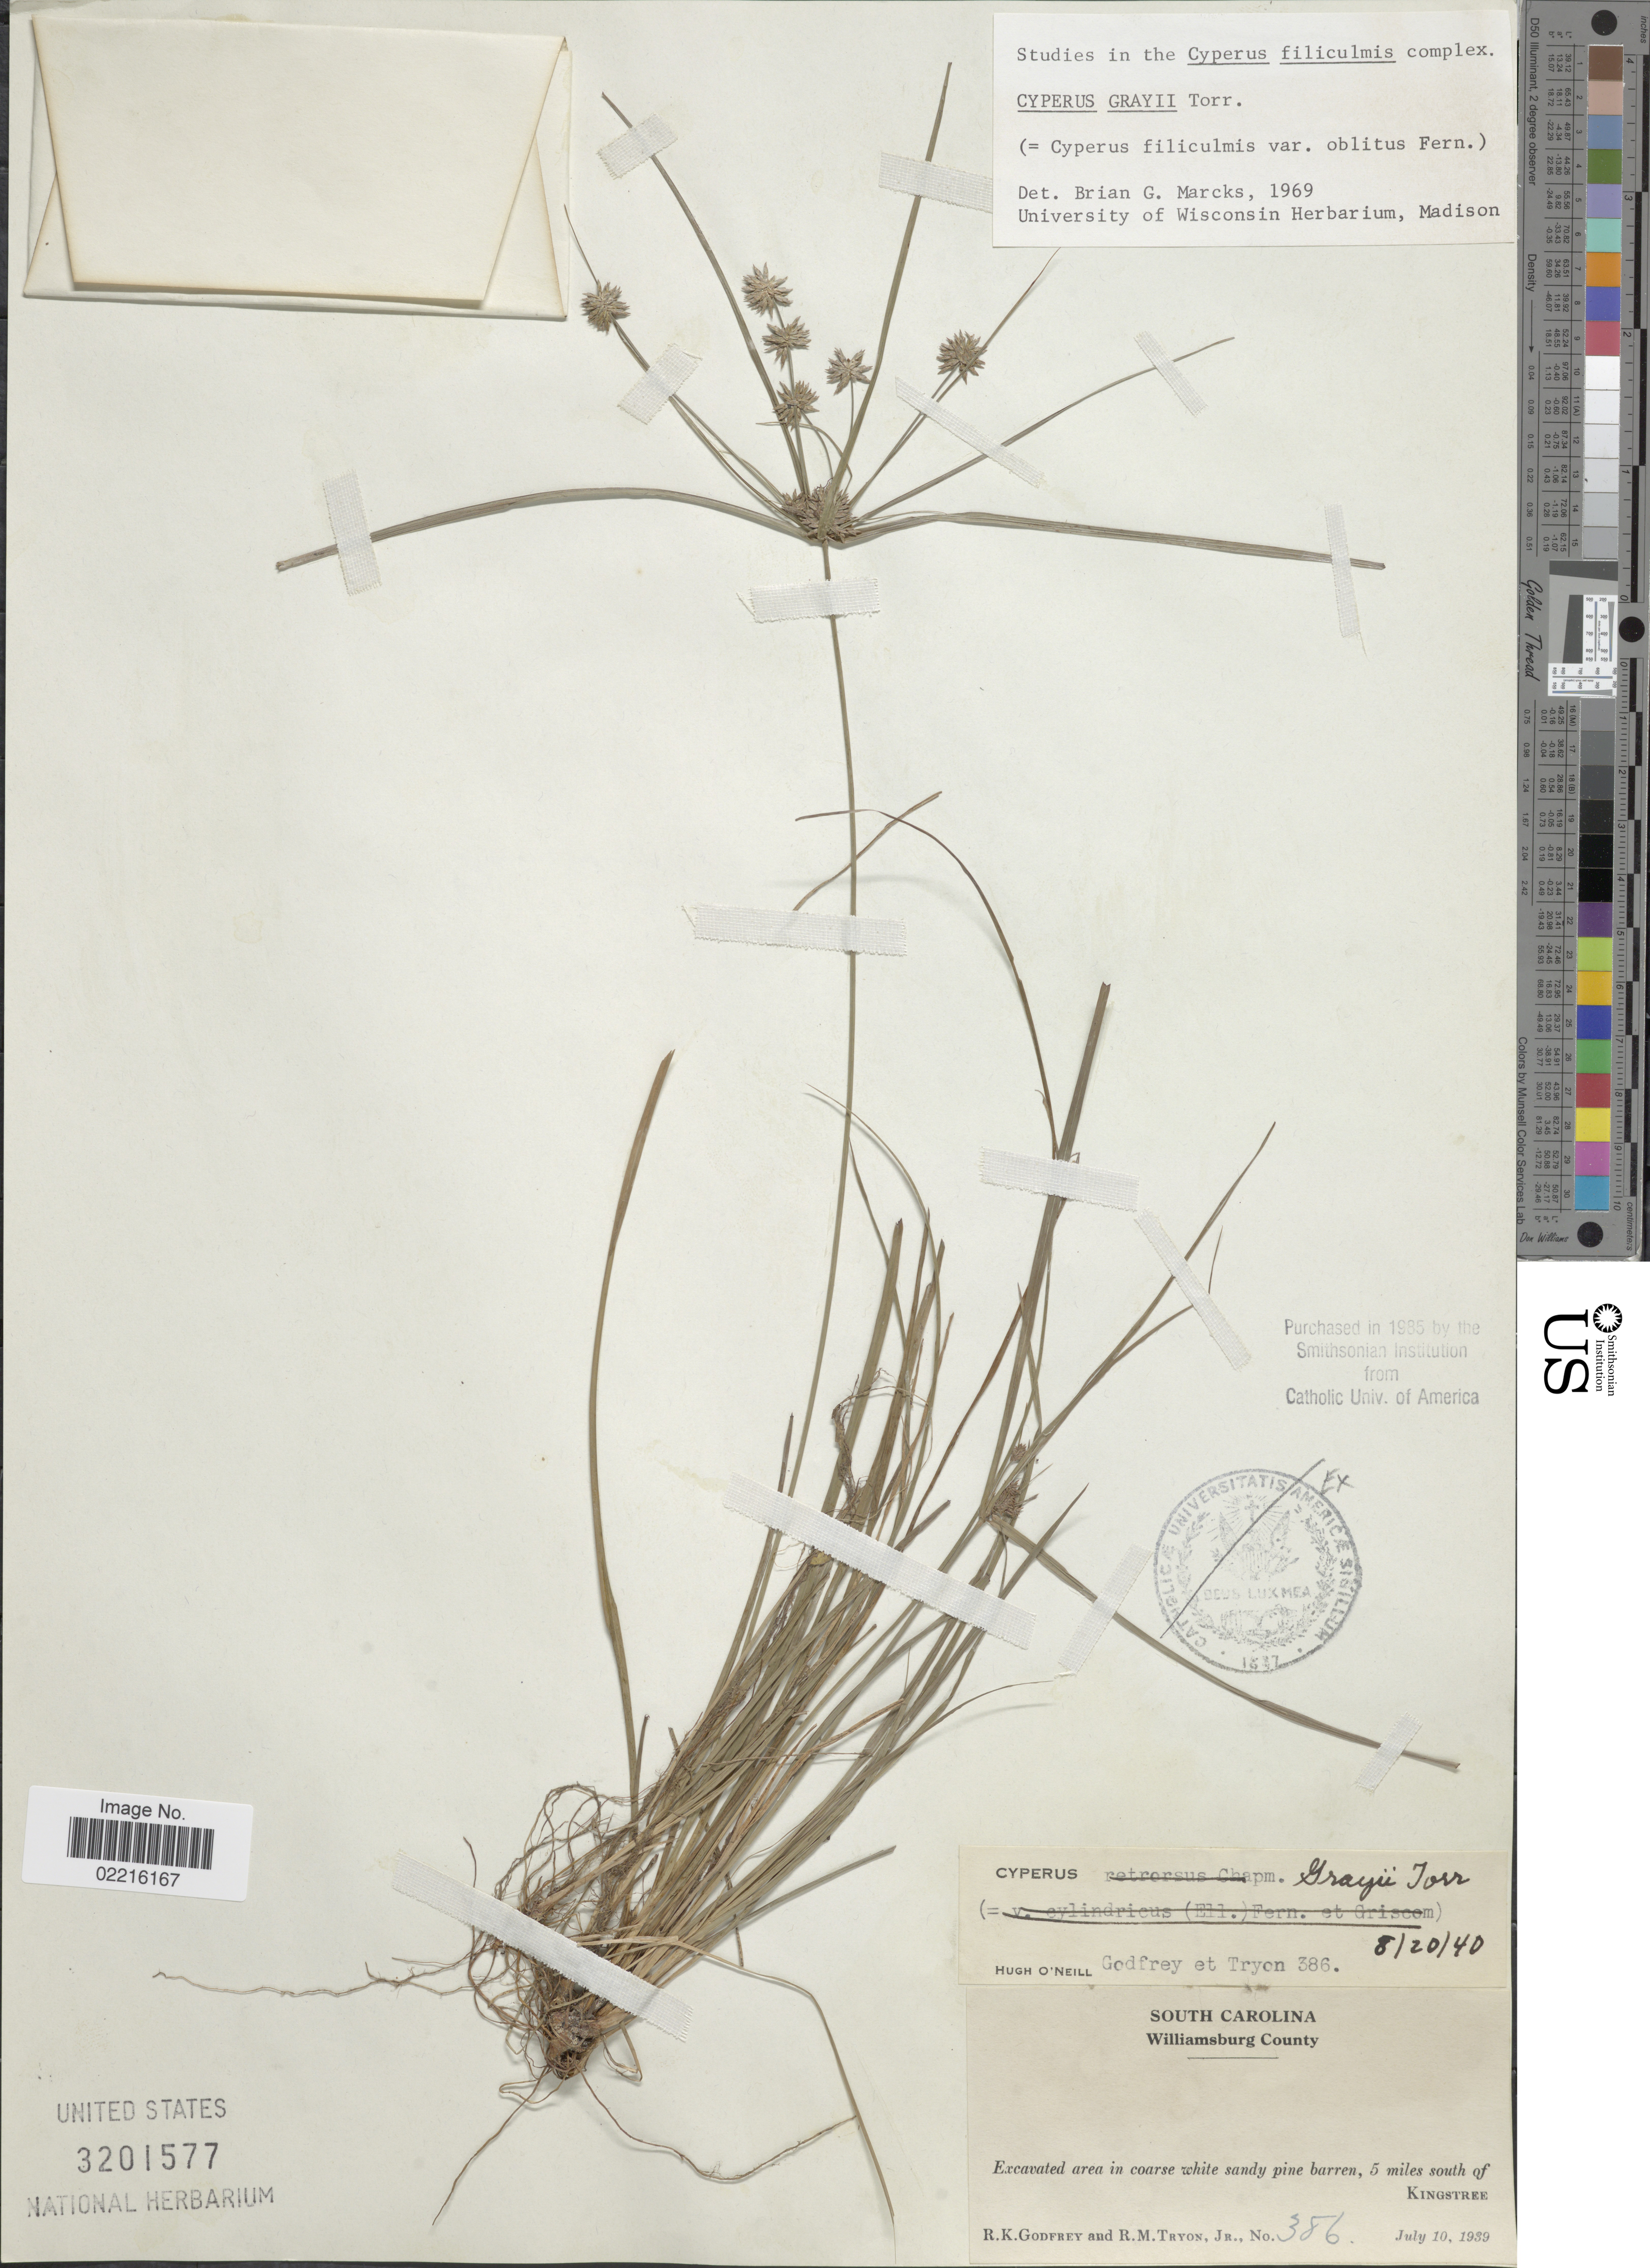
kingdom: Plantae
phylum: Tracheophyta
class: Liliopsida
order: Poales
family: Cyperaceae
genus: Cyperus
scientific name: Cyperus grayi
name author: Torr.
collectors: R. K. Godfrey & R. M. Tryon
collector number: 386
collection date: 1939-07-10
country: United States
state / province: South Carolina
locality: Williamsburg County, Excavated area in coarse white sandy pine barren, 5 miles south of Kingstree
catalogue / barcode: US 3201577